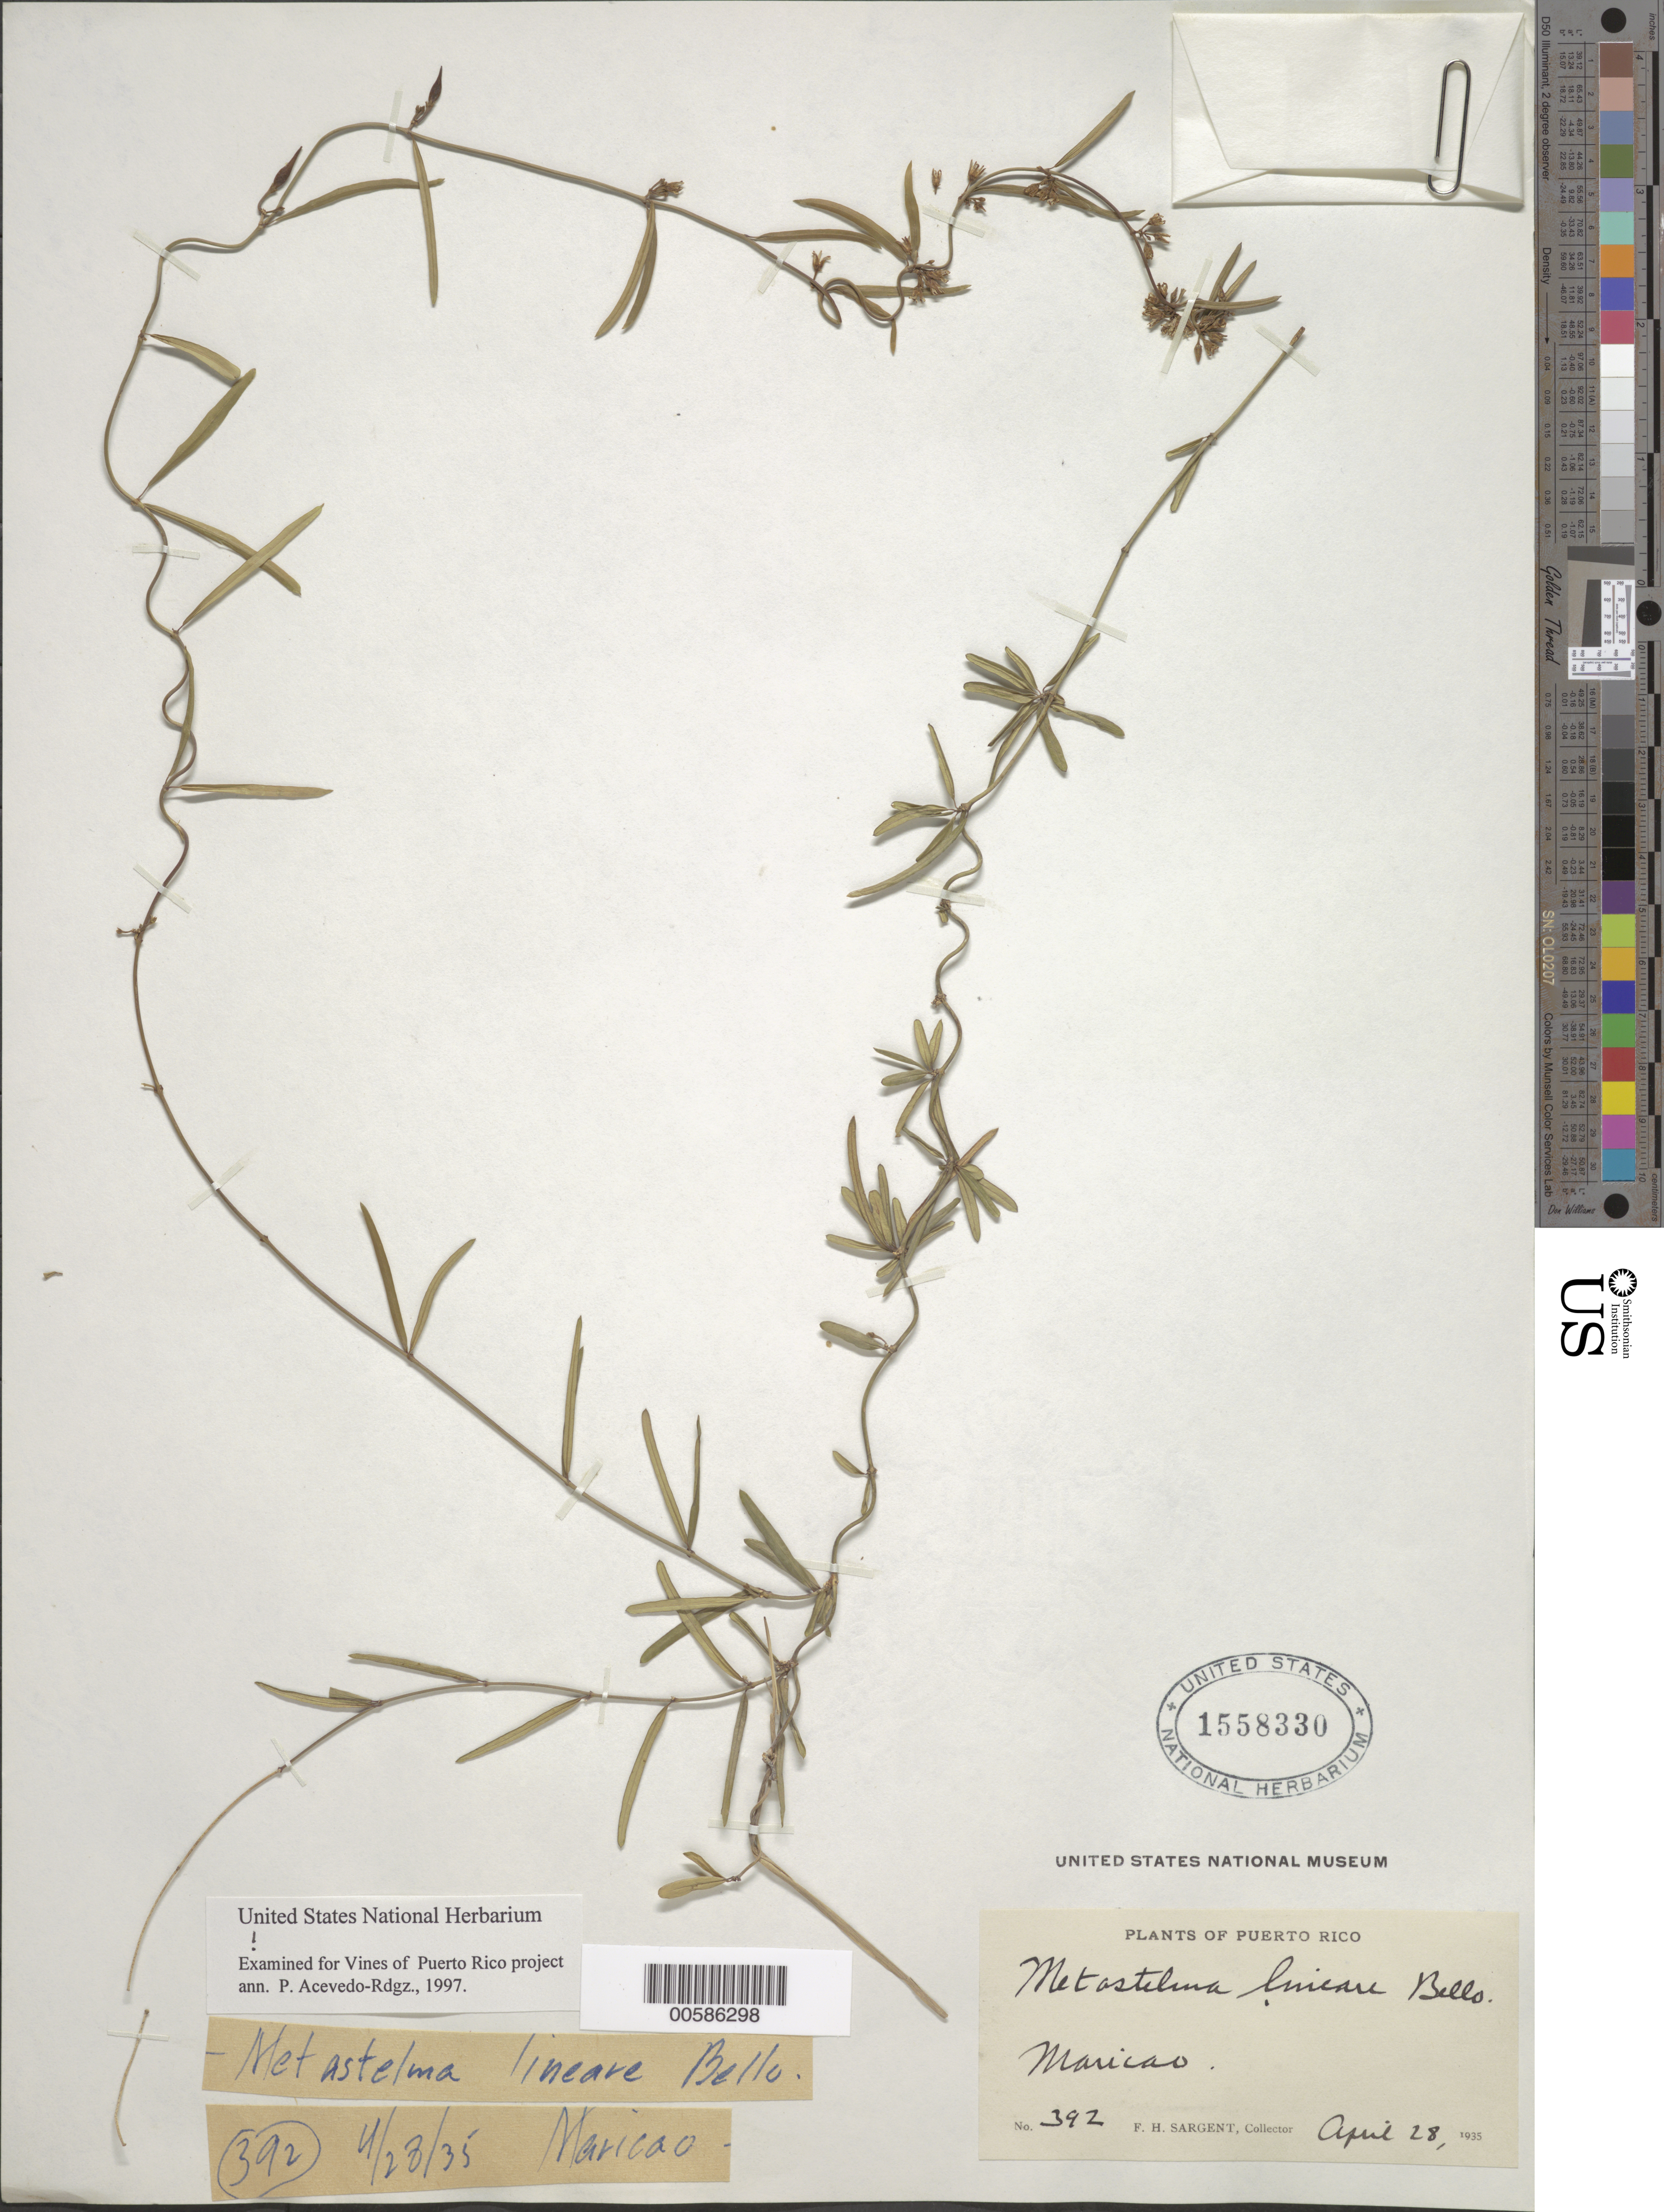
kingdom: Plantae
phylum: Tracheophyta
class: Magnoliopsida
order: Gentianales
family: Apocynaceae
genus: Metastelma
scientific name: Metastelma lineare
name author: Bello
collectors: F. H. Sargent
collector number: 392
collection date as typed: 28 Apr 1935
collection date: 1935-04-28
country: Puerto Rico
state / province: Maricao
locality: Maricao.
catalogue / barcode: US 1558330